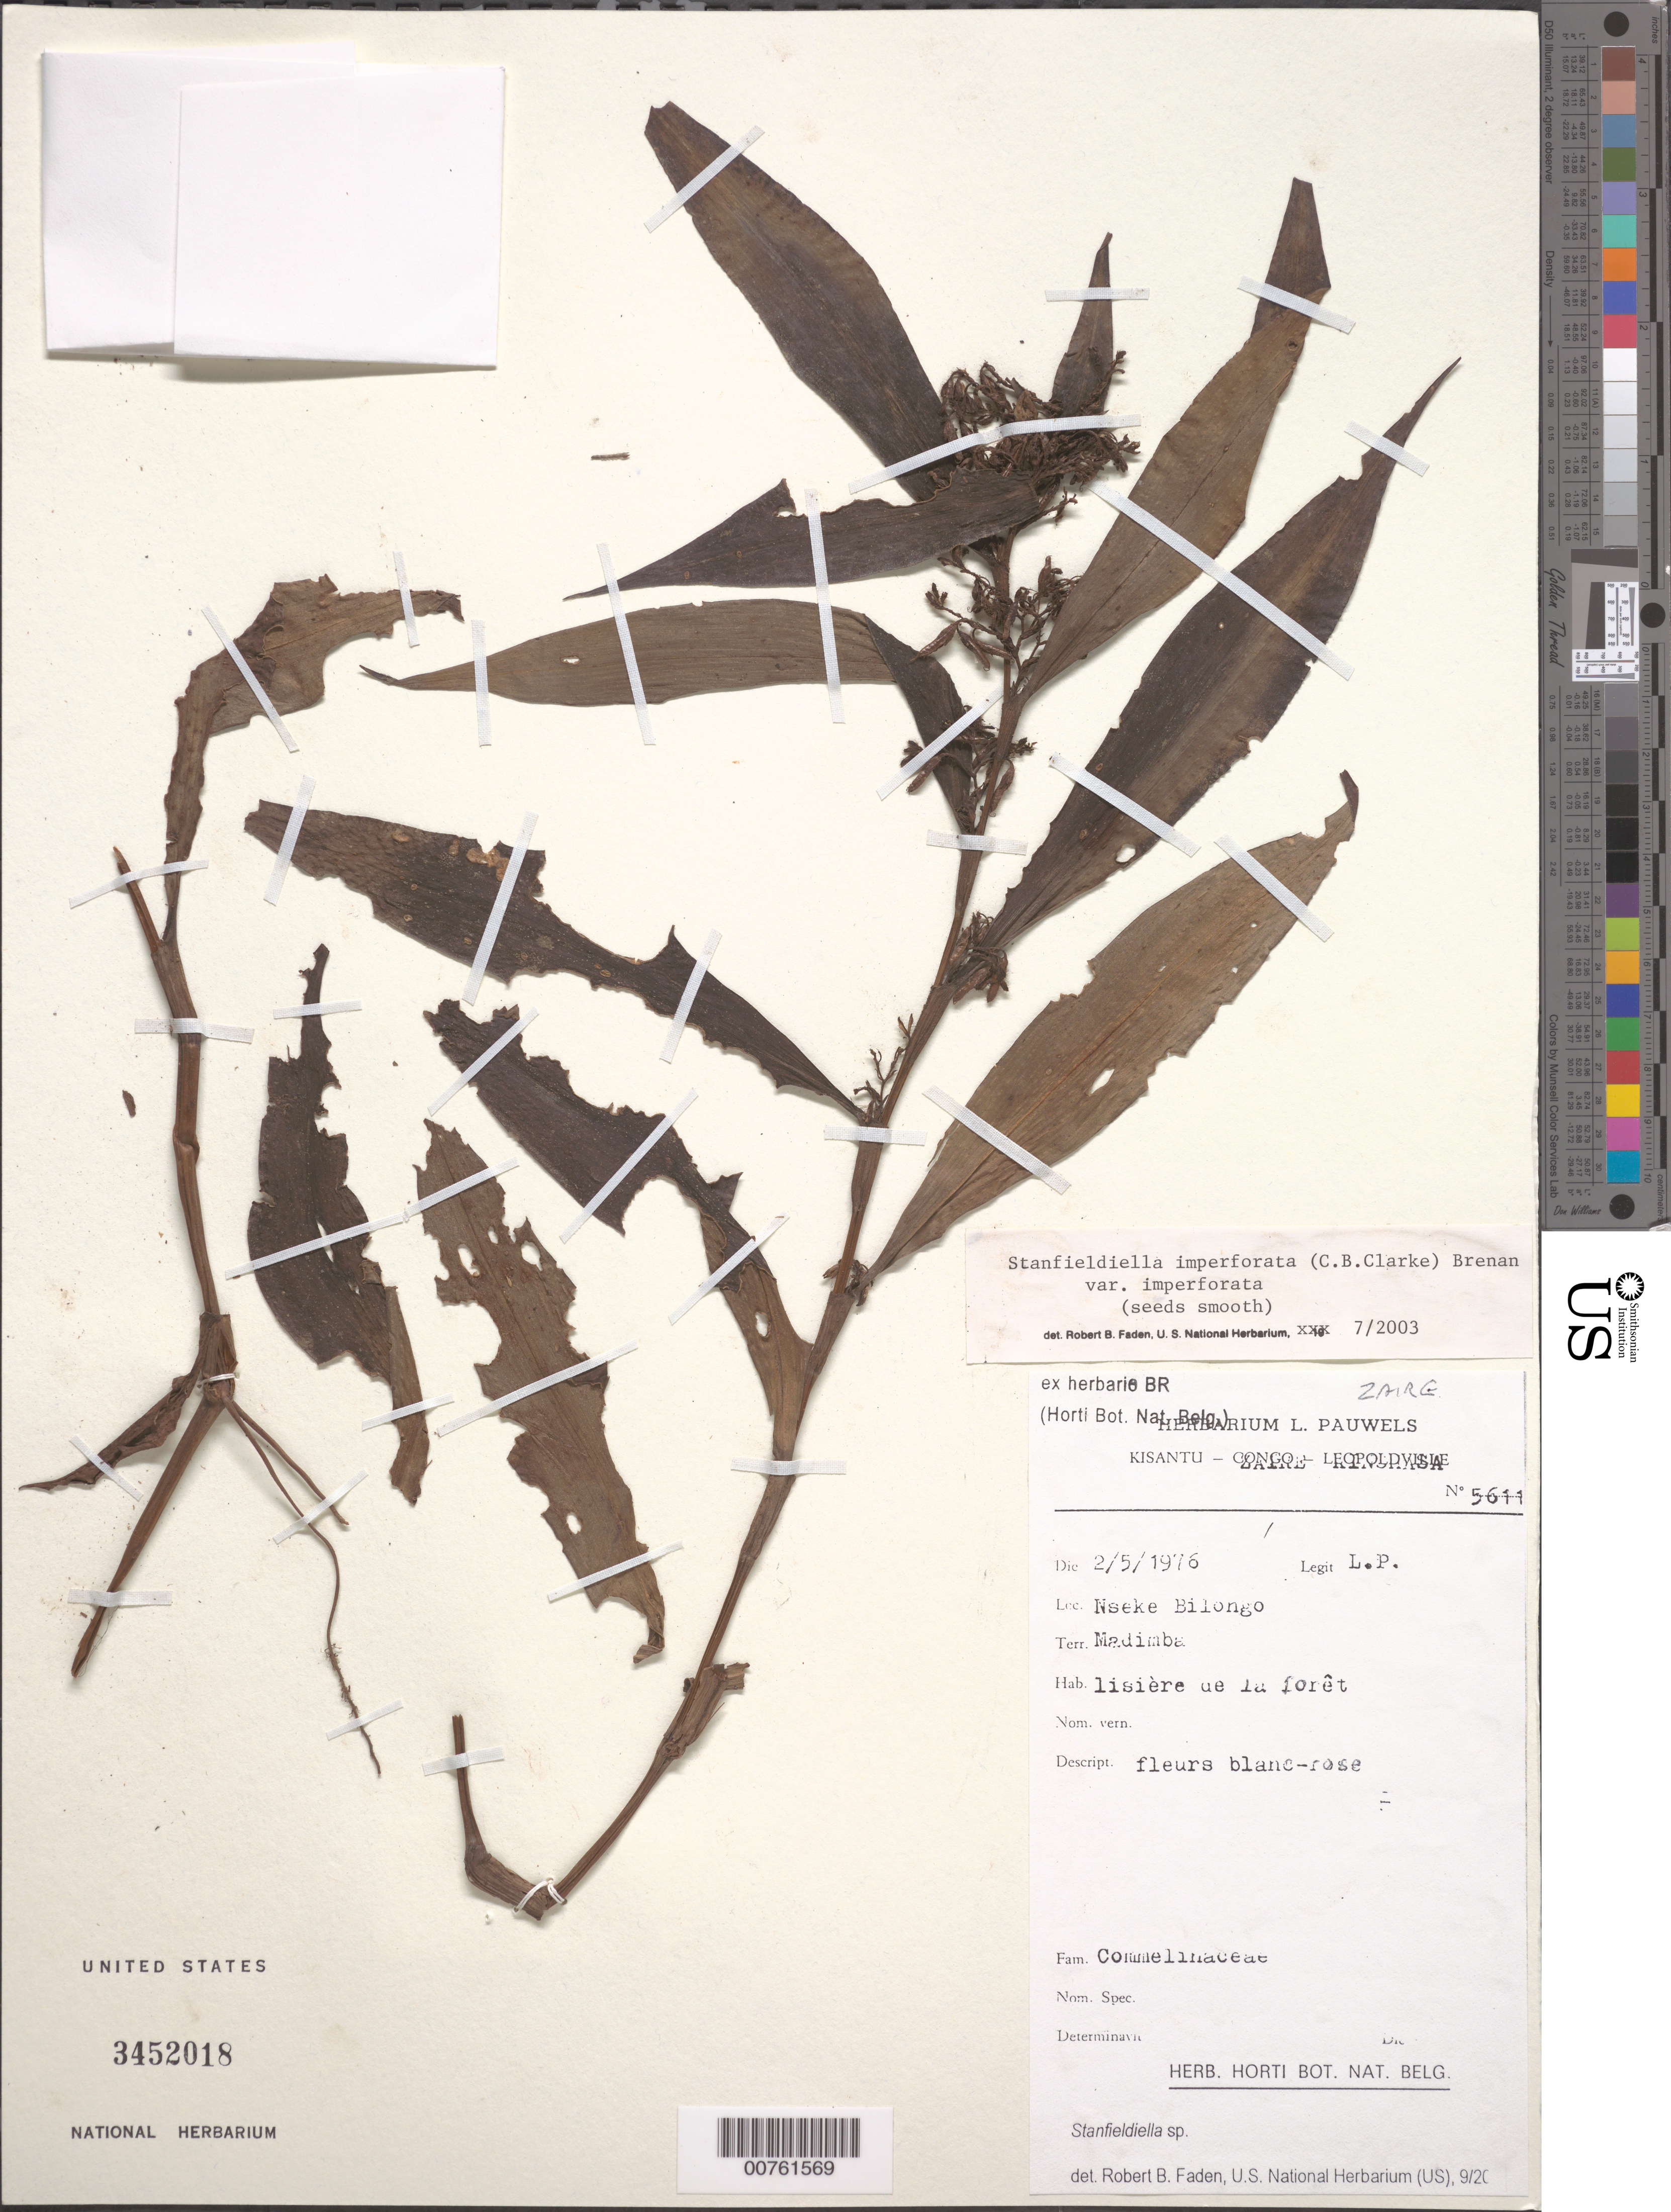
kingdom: Plantae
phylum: Tracheophyta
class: Liliopsida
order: Commelinales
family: Commelinaceae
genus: Stanfieldiella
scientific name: Stanfieldiella imperforata var. imperforata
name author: (C.B. Clarke) Brenan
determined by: Faden, Robert B., (US), Smithsonian Institution - National Museum of Natural History (UNITED STATES)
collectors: L. Pauwels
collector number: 5611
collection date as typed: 02 May 1976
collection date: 1976-05-02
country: Congo, Democratic Republic of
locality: Nseke Bilongo. Madimba.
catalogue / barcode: US 3452018